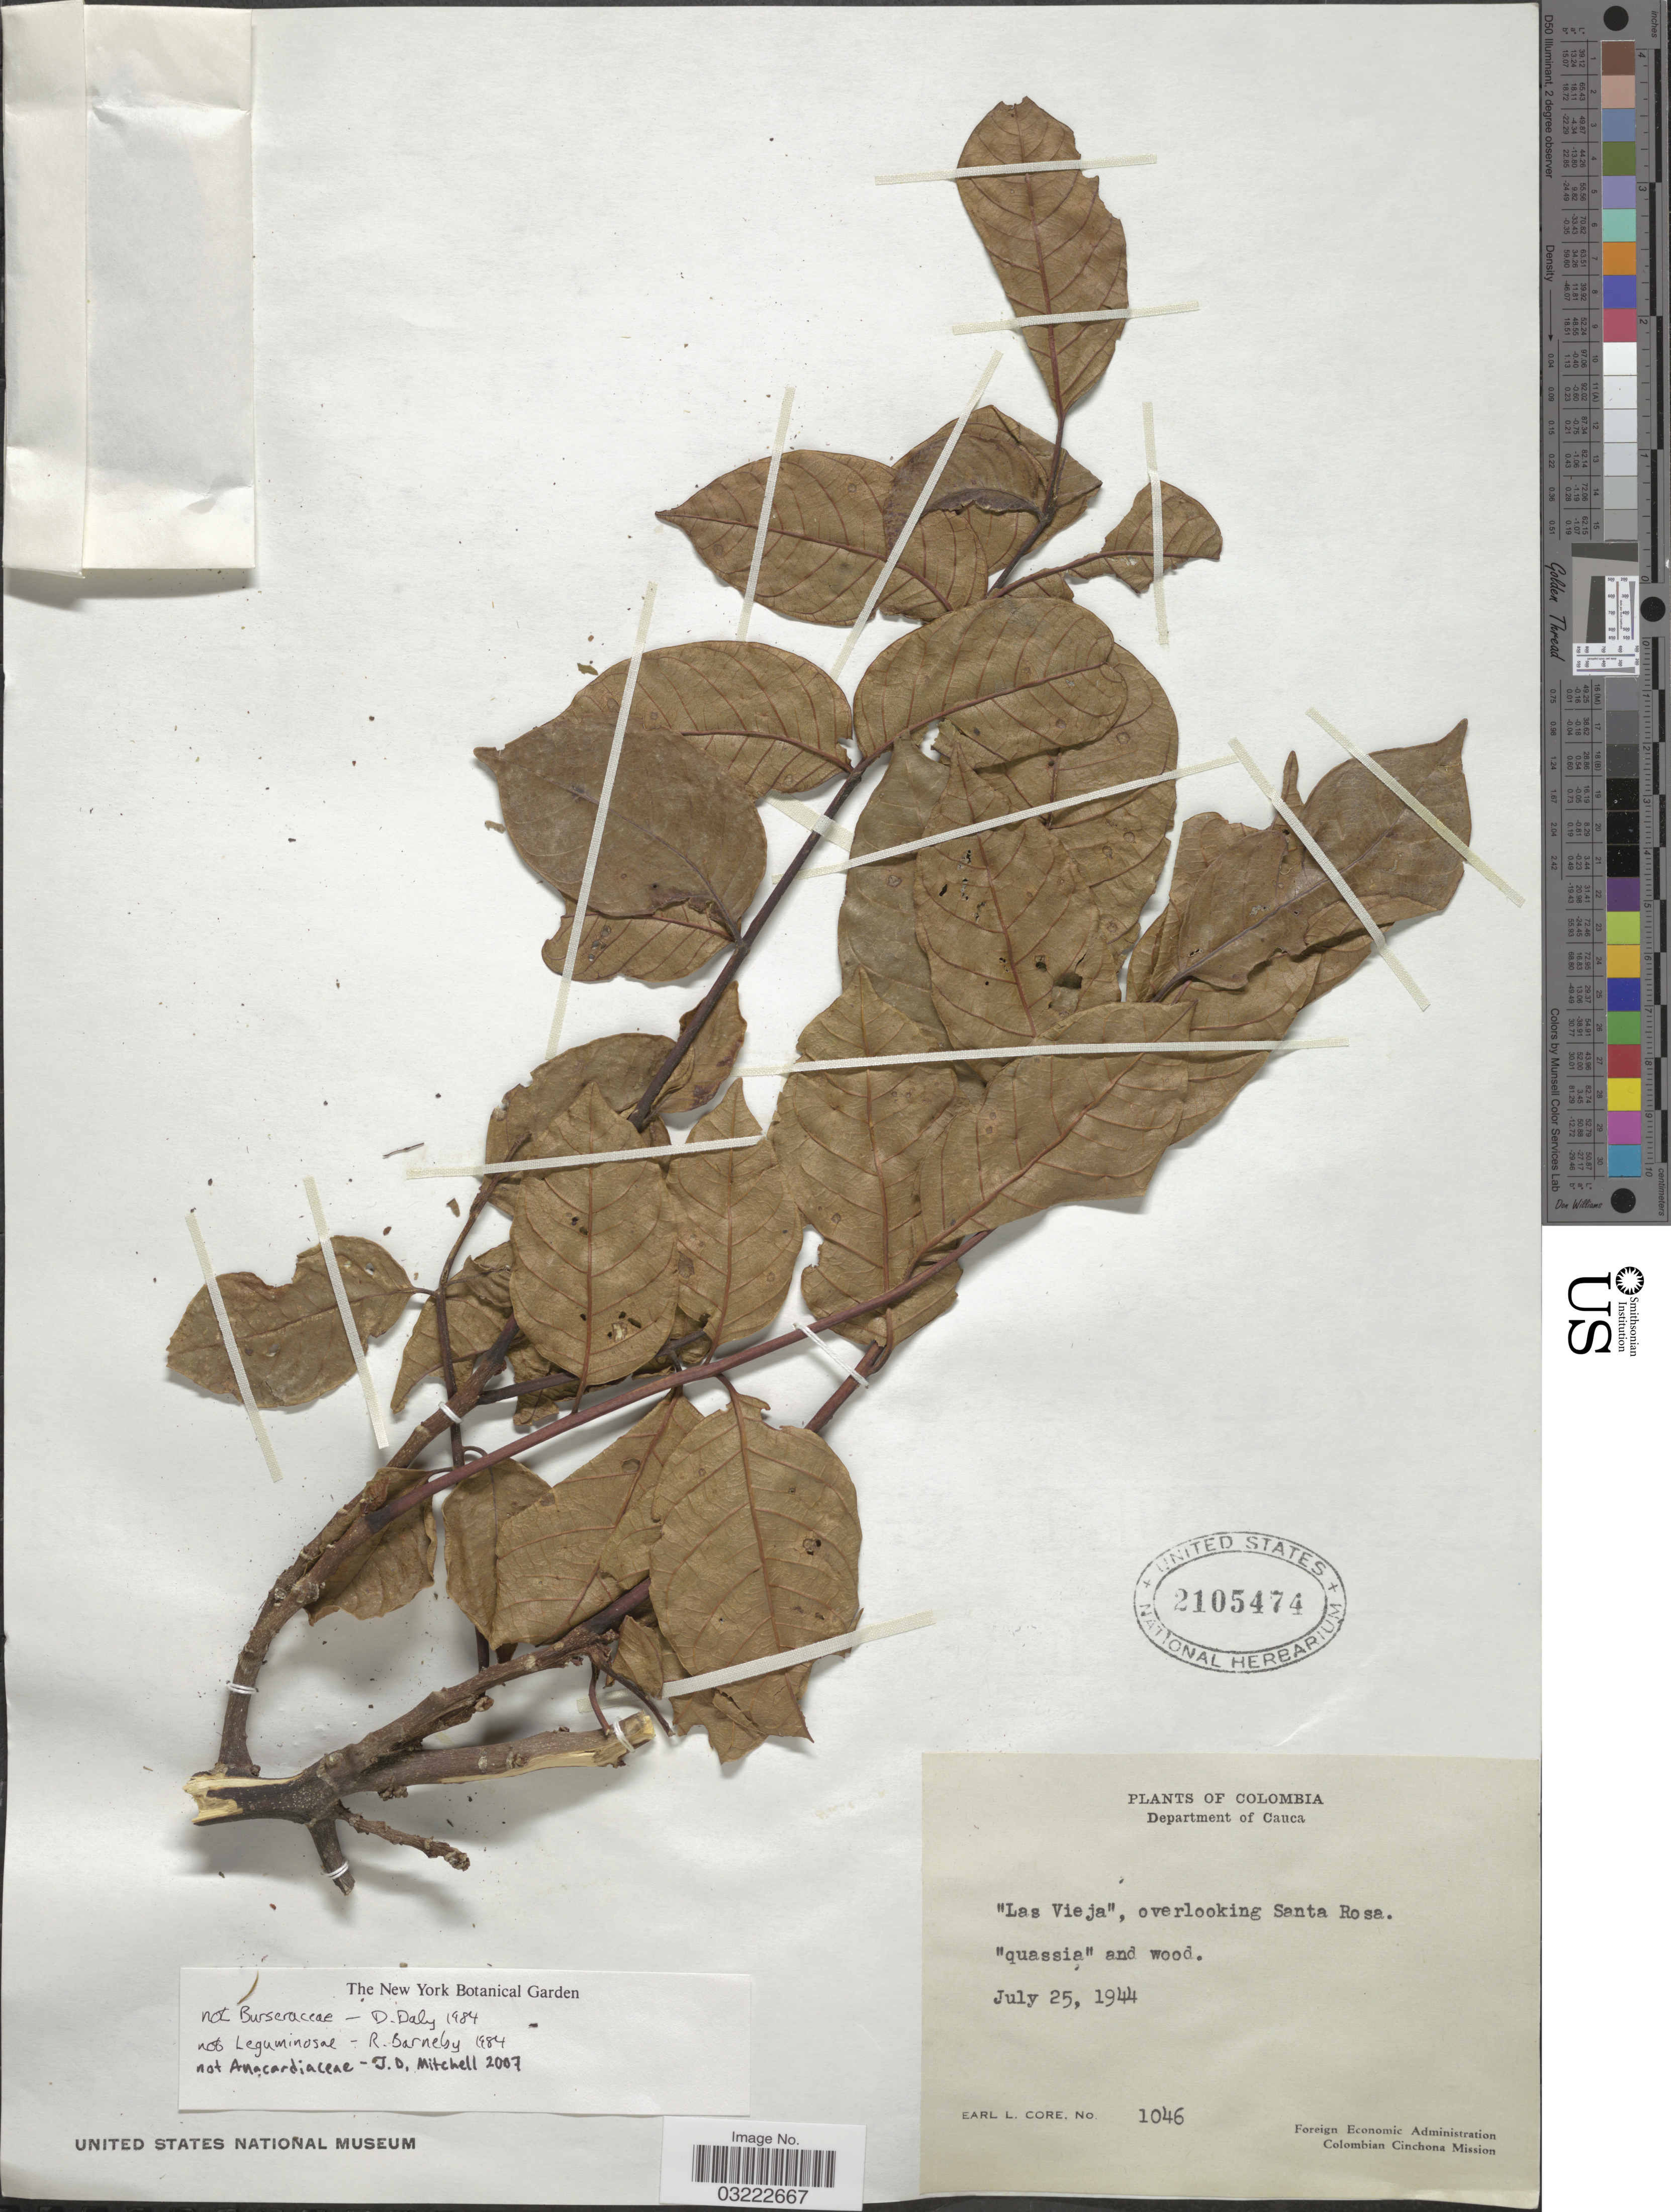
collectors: E. L. Core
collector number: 1046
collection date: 1944-07-25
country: Colombia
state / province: Cauca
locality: Department of Cauca, "Las Vieja", overlooking Santa Rosa.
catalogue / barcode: US 2105474